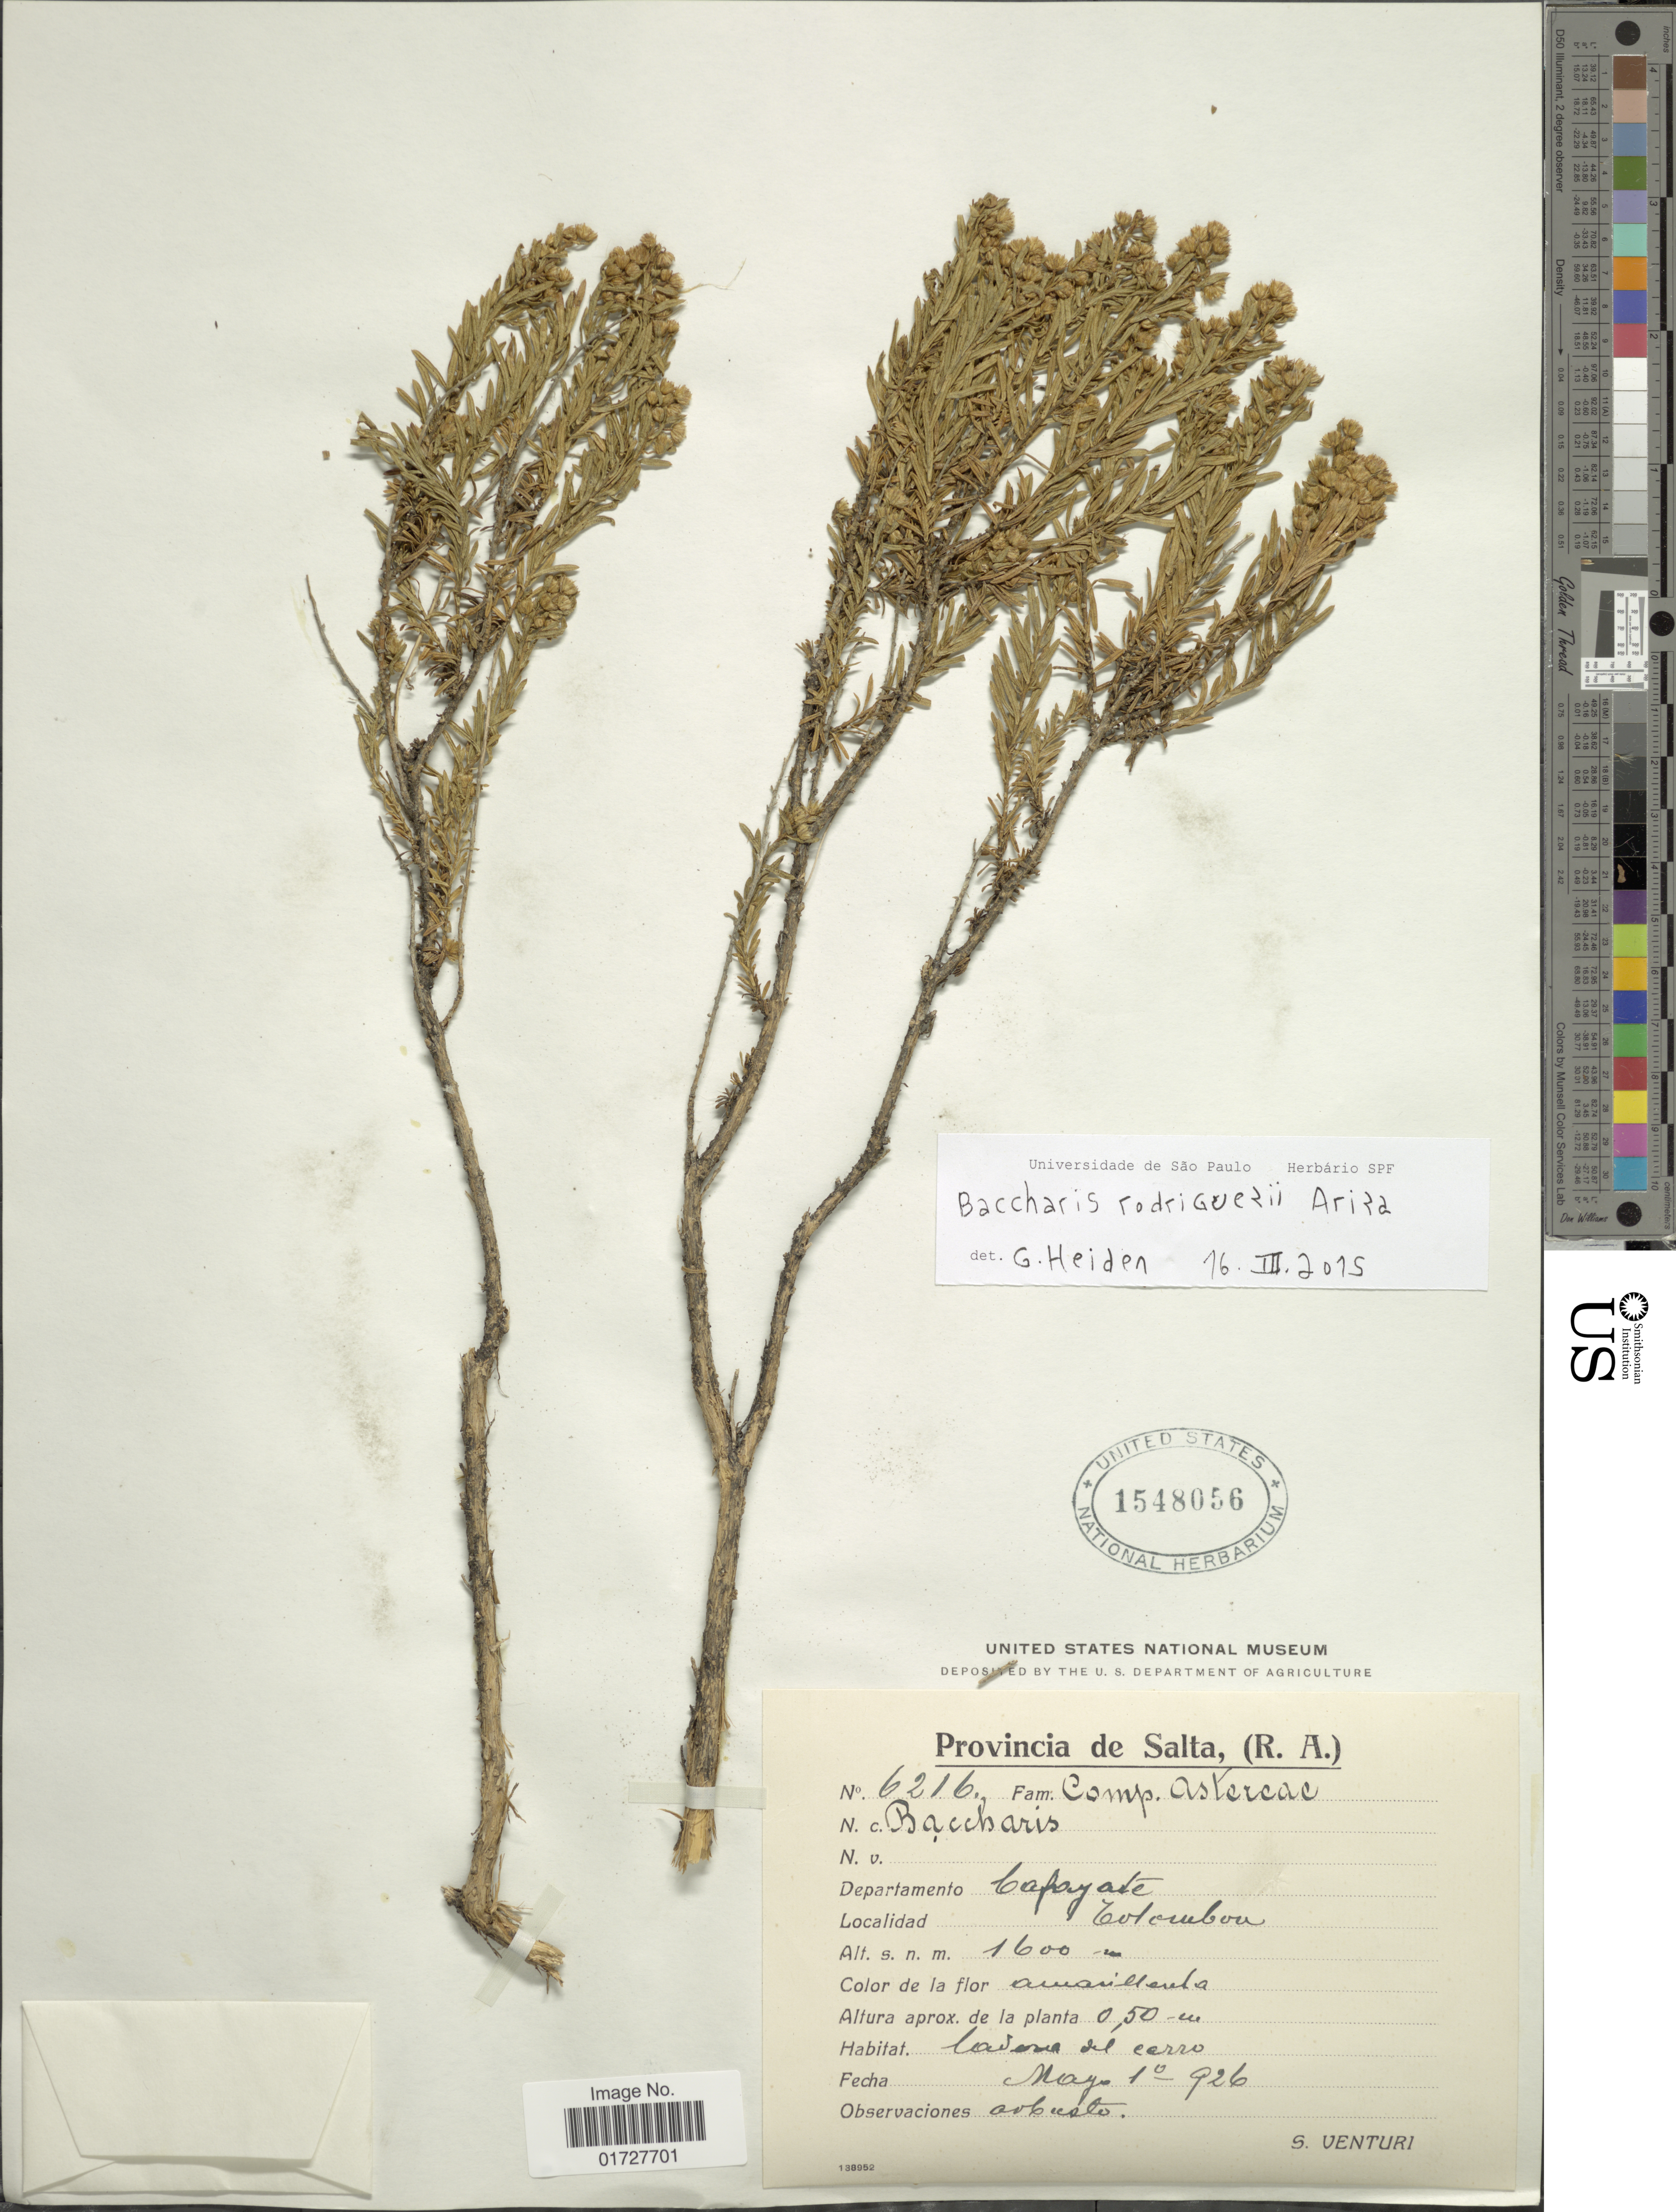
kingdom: Plantae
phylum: Tracheophyta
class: Magnoliopsida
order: Asterales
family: Asteraceae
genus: Baccharis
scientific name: Baccharis rodriguezii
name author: Ariza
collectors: S. Venturi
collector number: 6216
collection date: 1926-05-01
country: Argentina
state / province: Salta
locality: Departamento Capoyate, Colcubon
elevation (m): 1600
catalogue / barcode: US 1548056